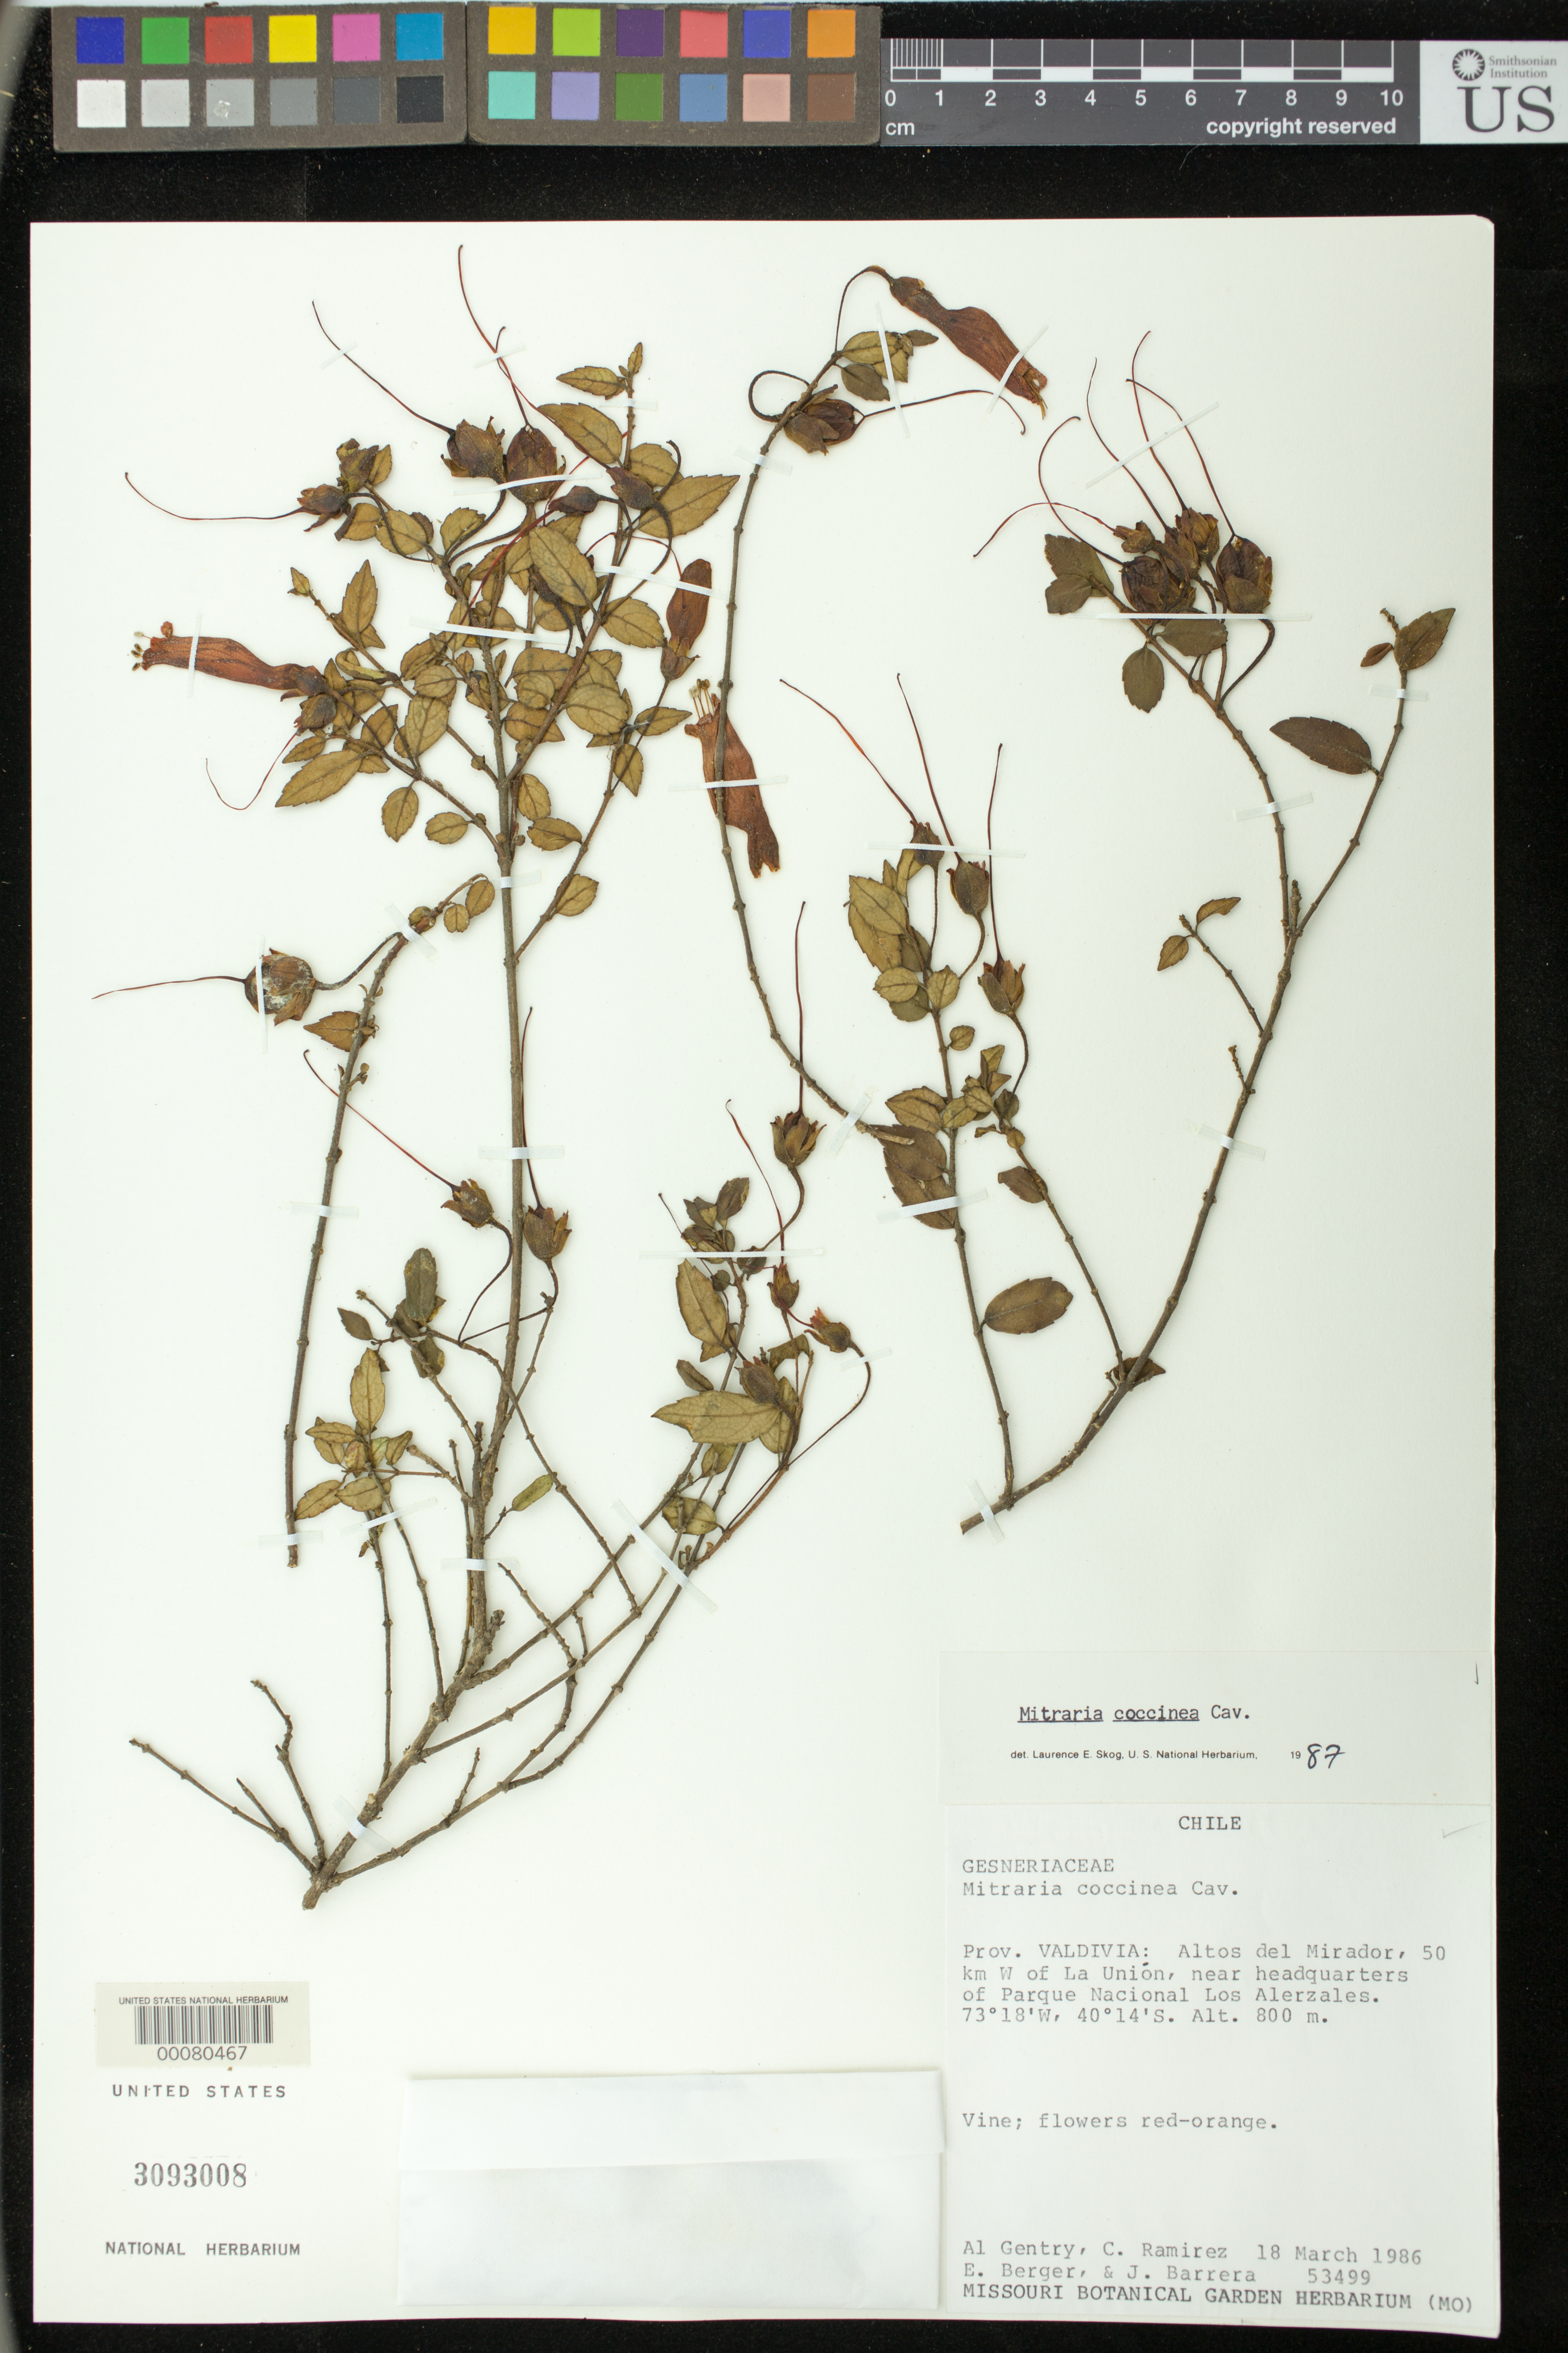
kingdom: Plantae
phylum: Tracheophyta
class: Magnoliopsida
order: Lamiales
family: Gesneriaceae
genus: Mitraria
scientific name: Mitraria coccinea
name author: Cav.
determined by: Skog, Laurence E.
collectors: A. H. Gentry, C. Ramirez, E. Berger & J. Barrera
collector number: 53499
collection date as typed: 18 Mar 1986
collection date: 1986-03-18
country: Chile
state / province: Los Ríos (XIV)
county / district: Valdivia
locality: Altos del Mirador, 50 km W of La Unión, near headquarters of Parque Nacional Los Alerzales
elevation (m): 800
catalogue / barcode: US 3093008